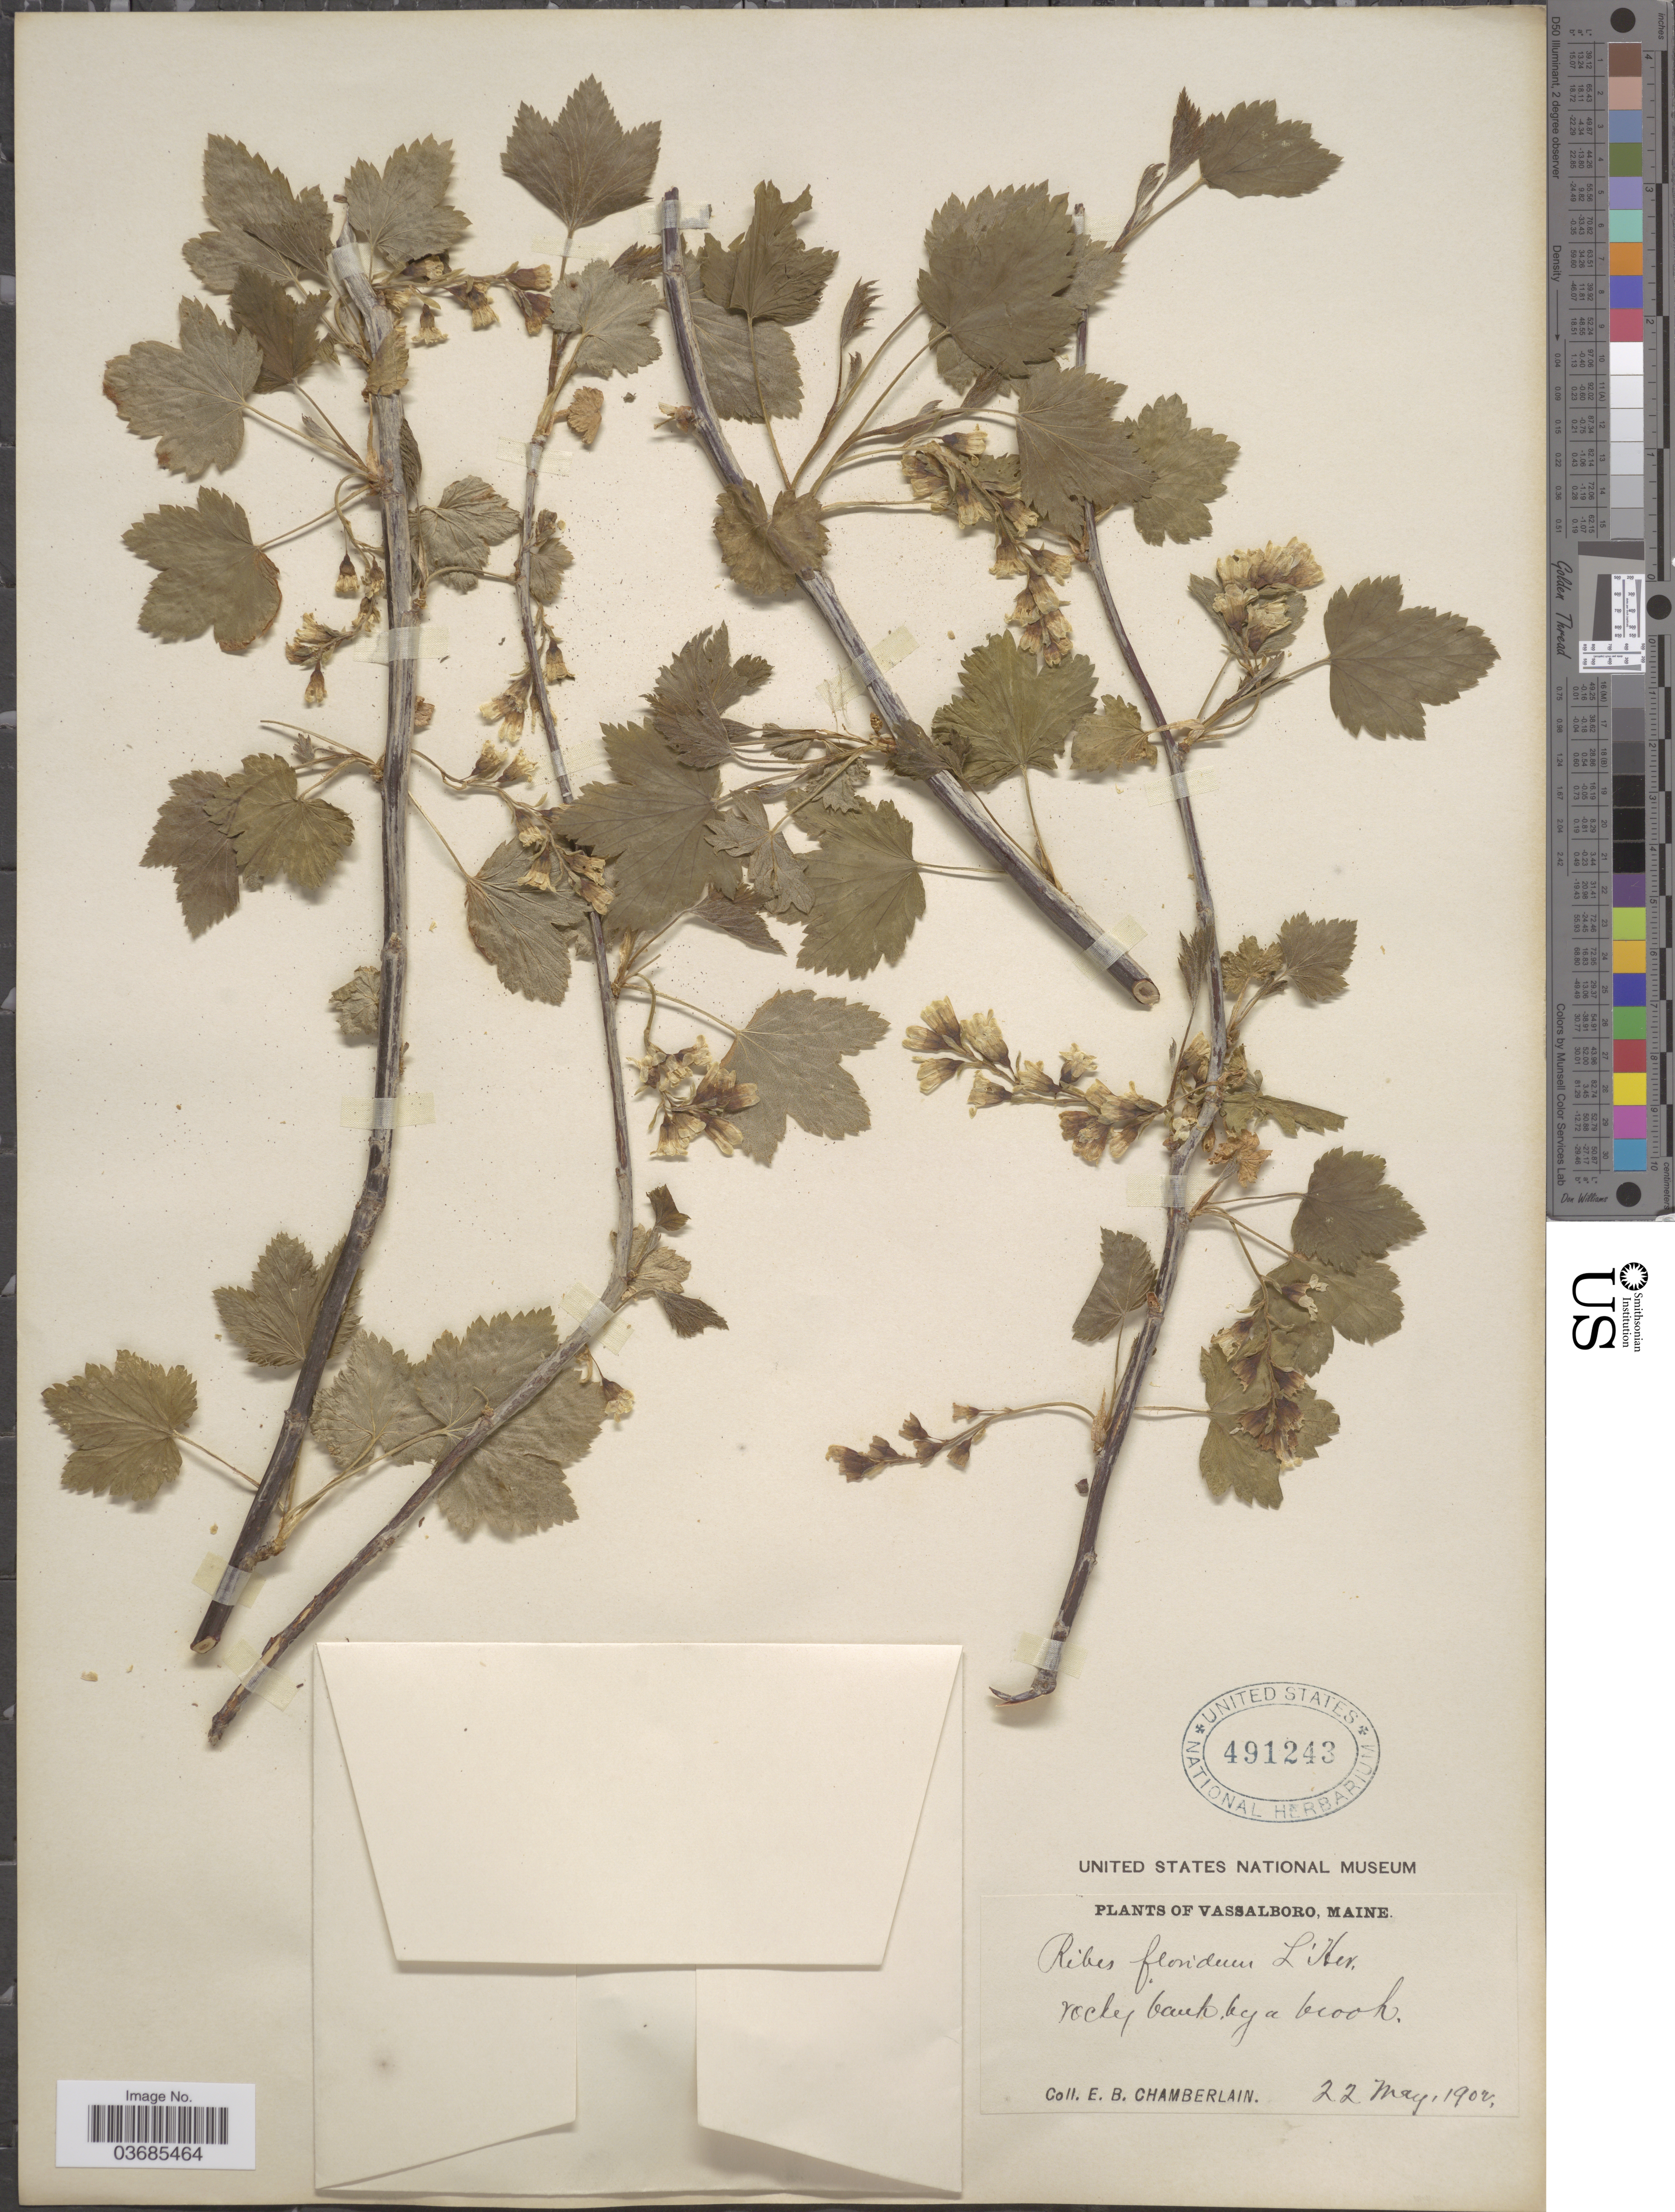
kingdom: Plantae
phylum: Tracheophyta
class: Magnoliopsida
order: Saxifragales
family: Grossulariaceae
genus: Ribes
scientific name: Ribes americanum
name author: Mill.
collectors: E. Chamberlain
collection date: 1902-05-25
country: United States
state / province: Maine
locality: Vassalboro. Rocky bank by a brook.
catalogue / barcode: US 491243